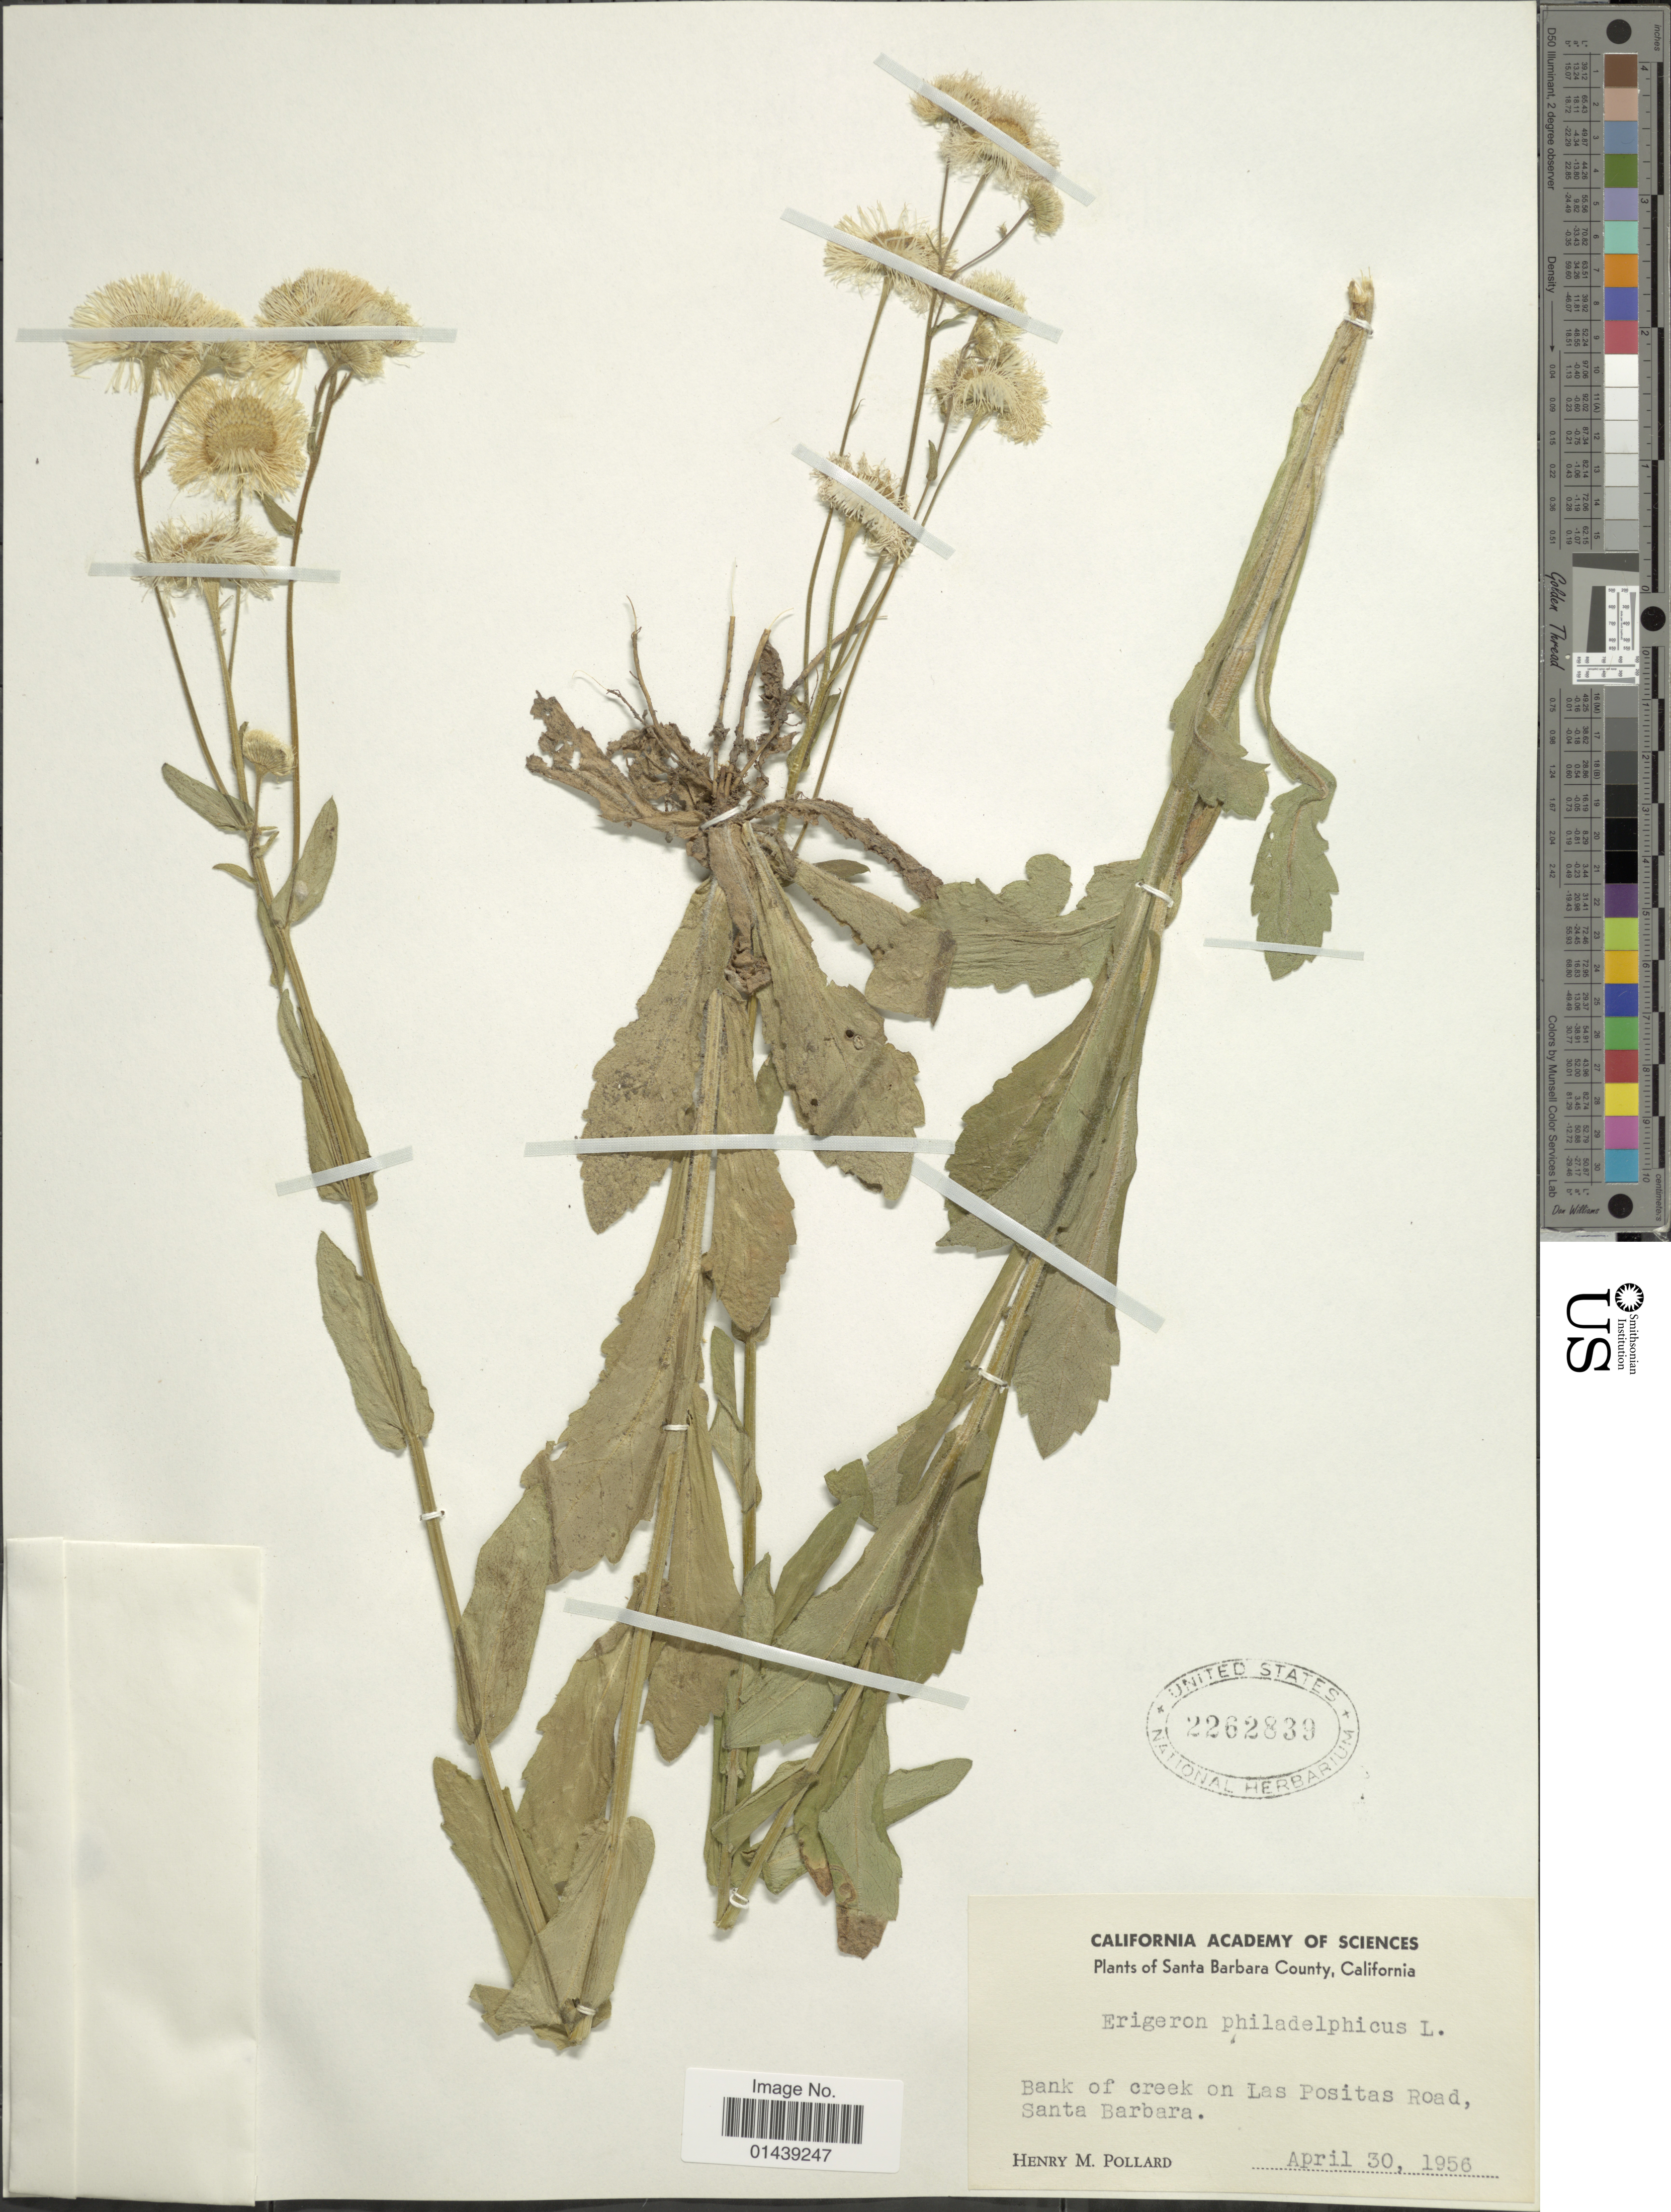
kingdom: Plantae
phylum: Tracheophyta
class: Magnoliopsida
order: Asterales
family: Asteraceae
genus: Erigeron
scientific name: Erigeron philadelphicus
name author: L.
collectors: H. M. Pollard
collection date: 1956-04-30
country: United States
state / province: California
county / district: Santa Barbara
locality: Santa Barbara County. Bank of creek on Las Positas Road, Santa Barbara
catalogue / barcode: US 2262839